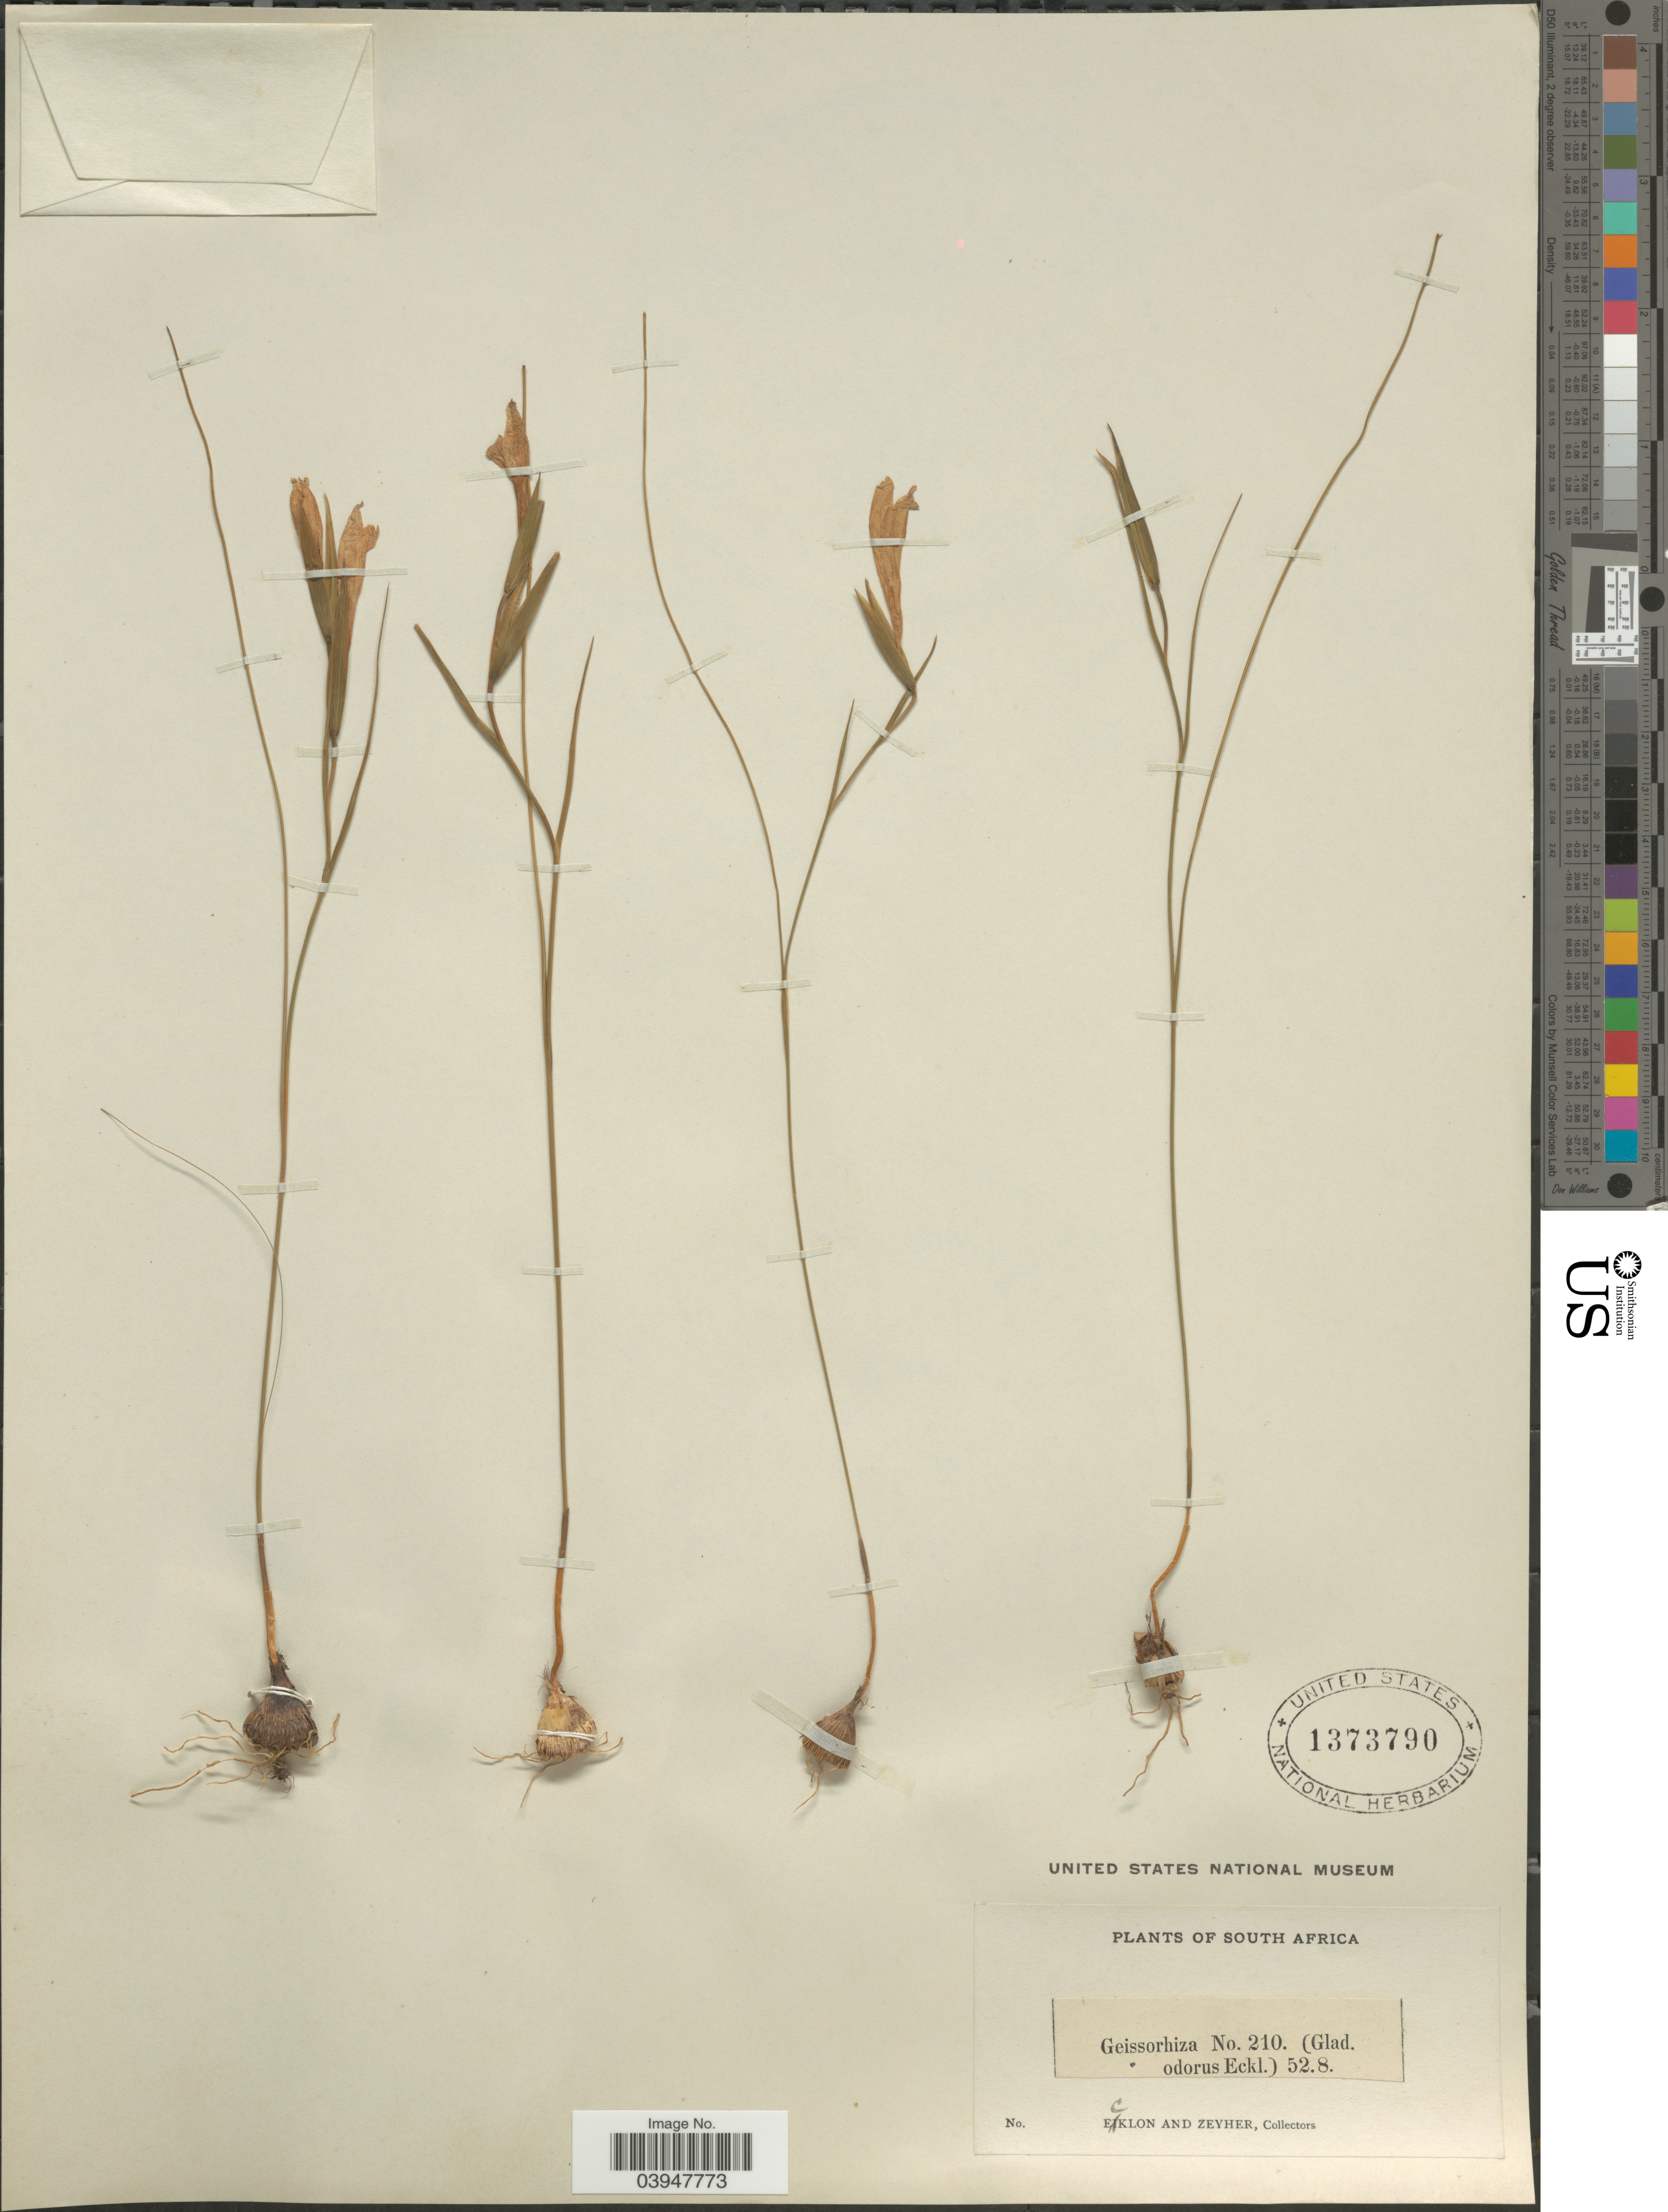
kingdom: Plantae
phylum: Tracheophyta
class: Liliopsida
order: Asparagales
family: Iridaceae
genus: Geissorhiza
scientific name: Geissorhiza sp.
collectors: -. Ecklon & -. Zeyher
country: South Africa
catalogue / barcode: US 1373790